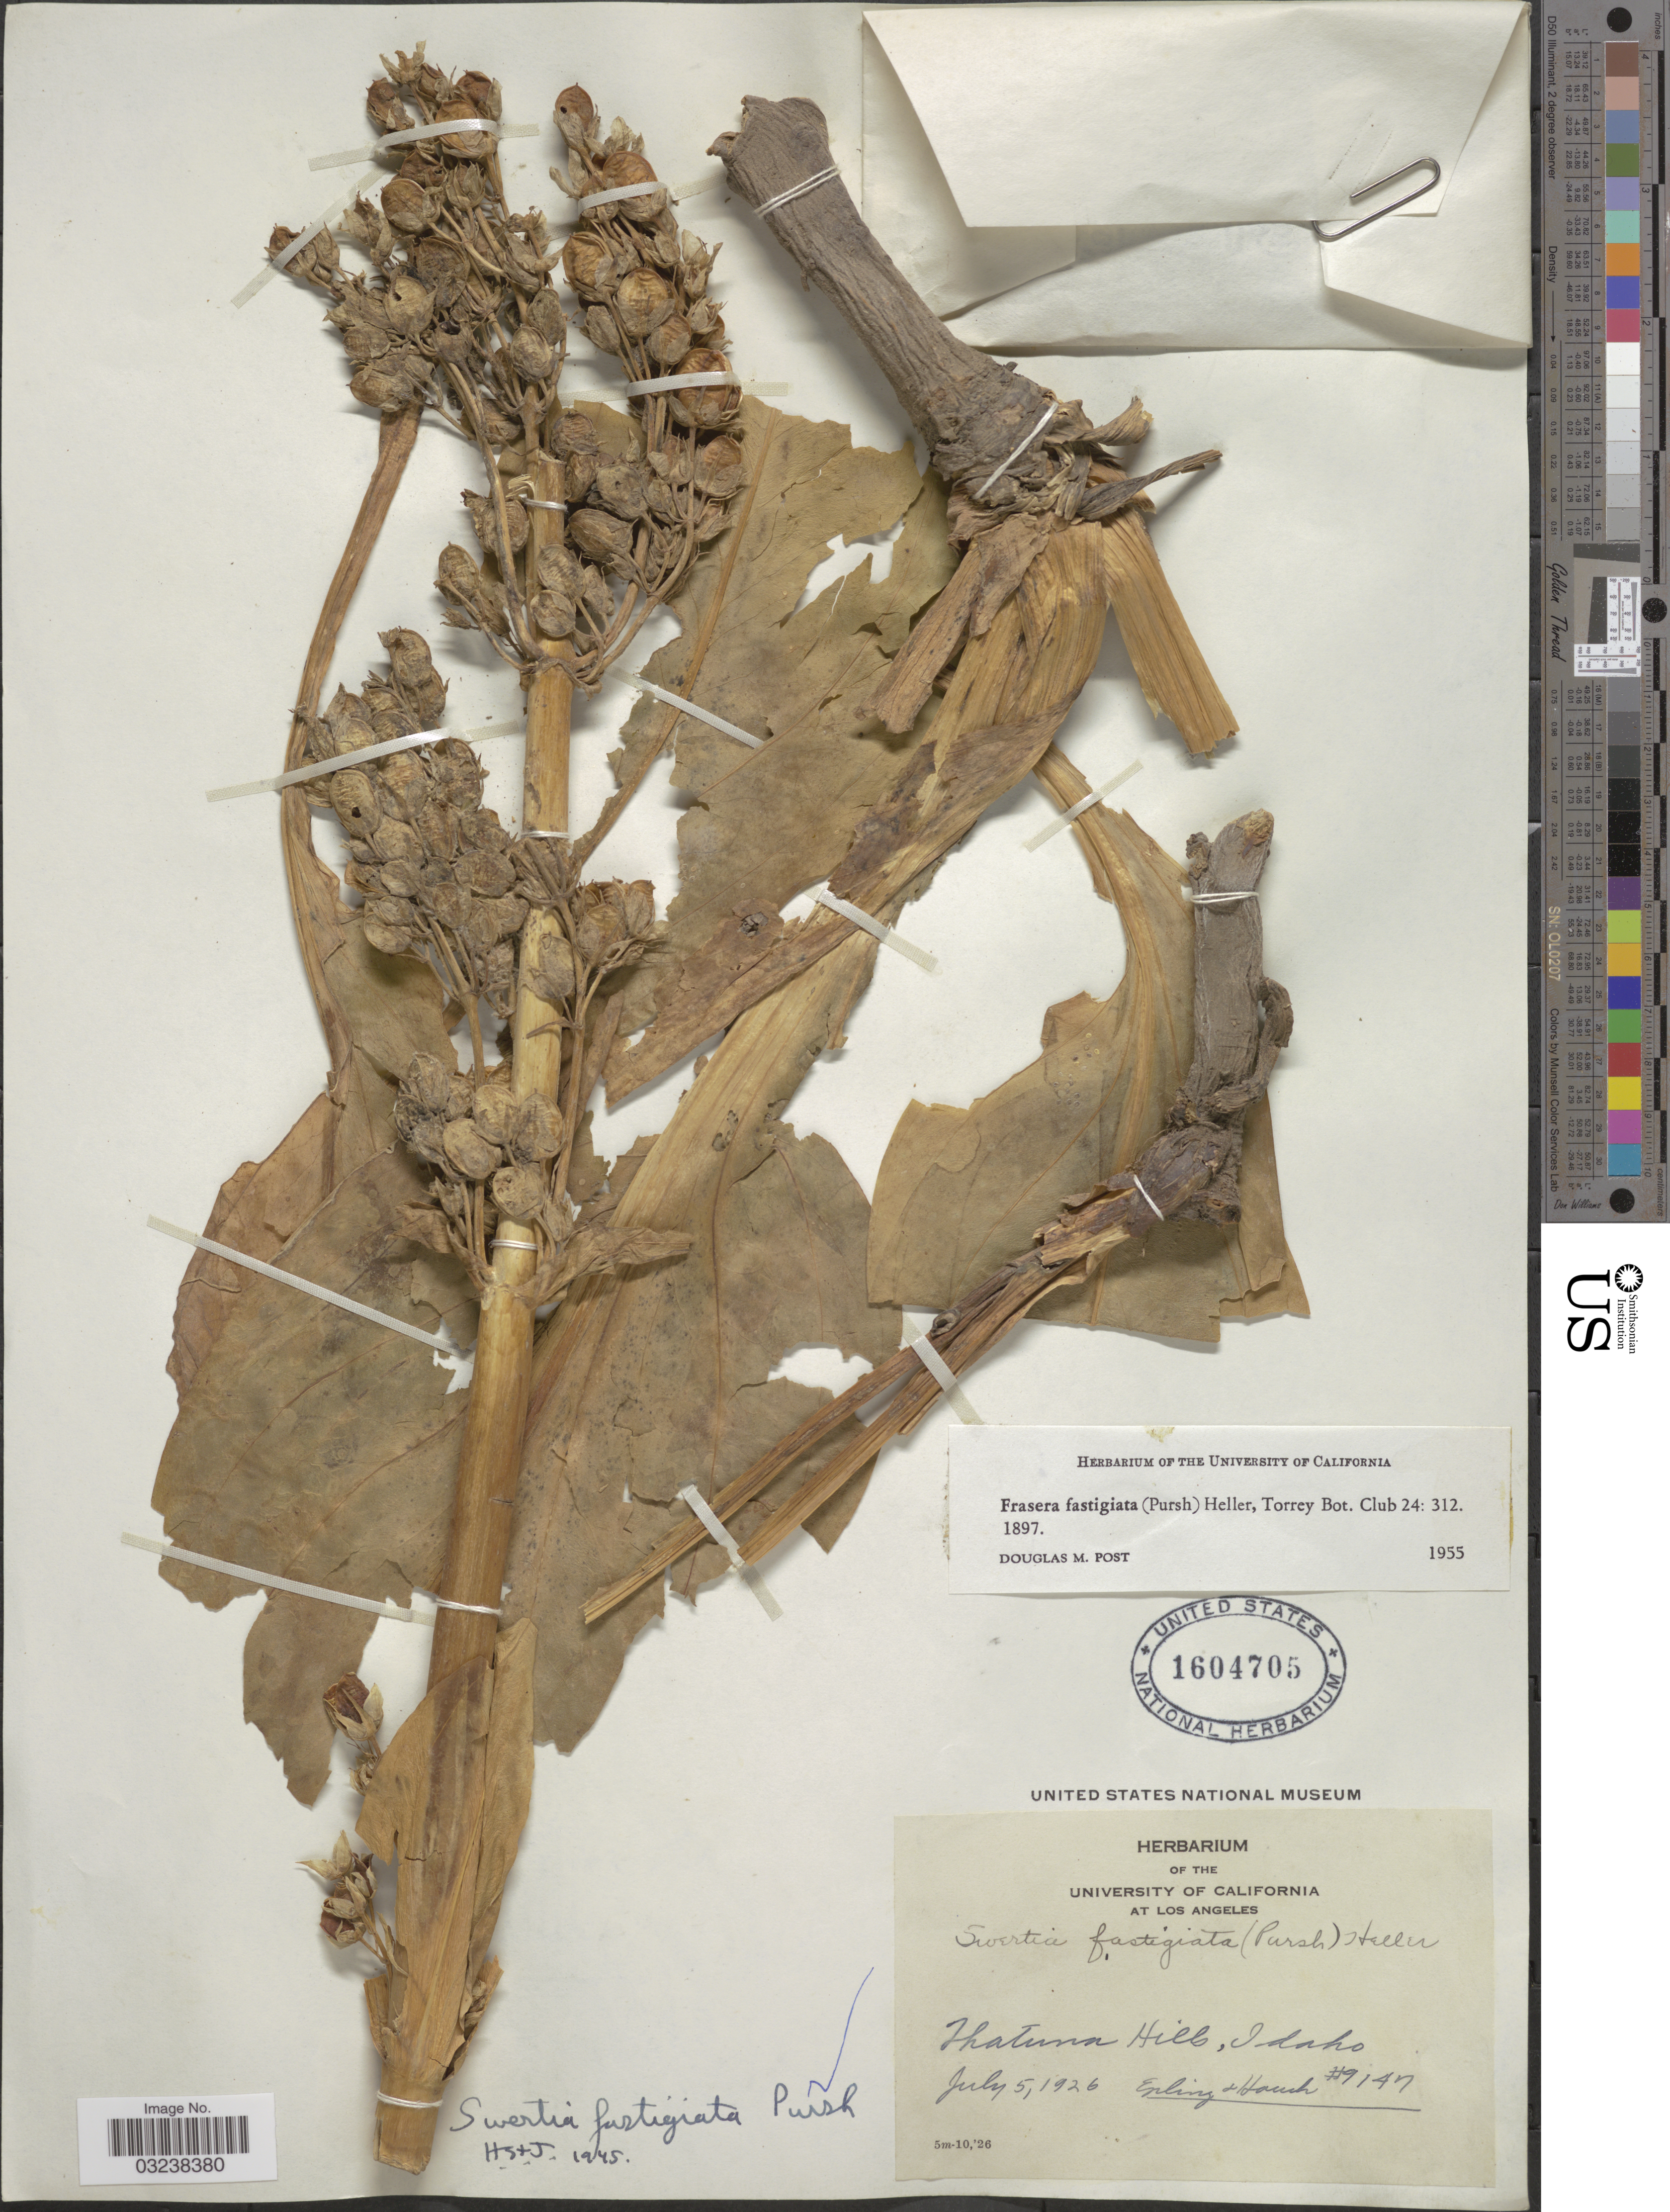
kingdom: Plantae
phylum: Tracheophyta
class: Magnoliopsida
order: Gentianales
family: Gentianaceae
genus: Swertia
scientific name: Swertia fastigiata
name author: Pursh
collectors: -- Epling & -. Hauch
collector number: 9147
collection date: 1926-07-05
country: United States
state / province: Idaho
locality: Thatuna Hills.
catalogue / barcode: US 1604705